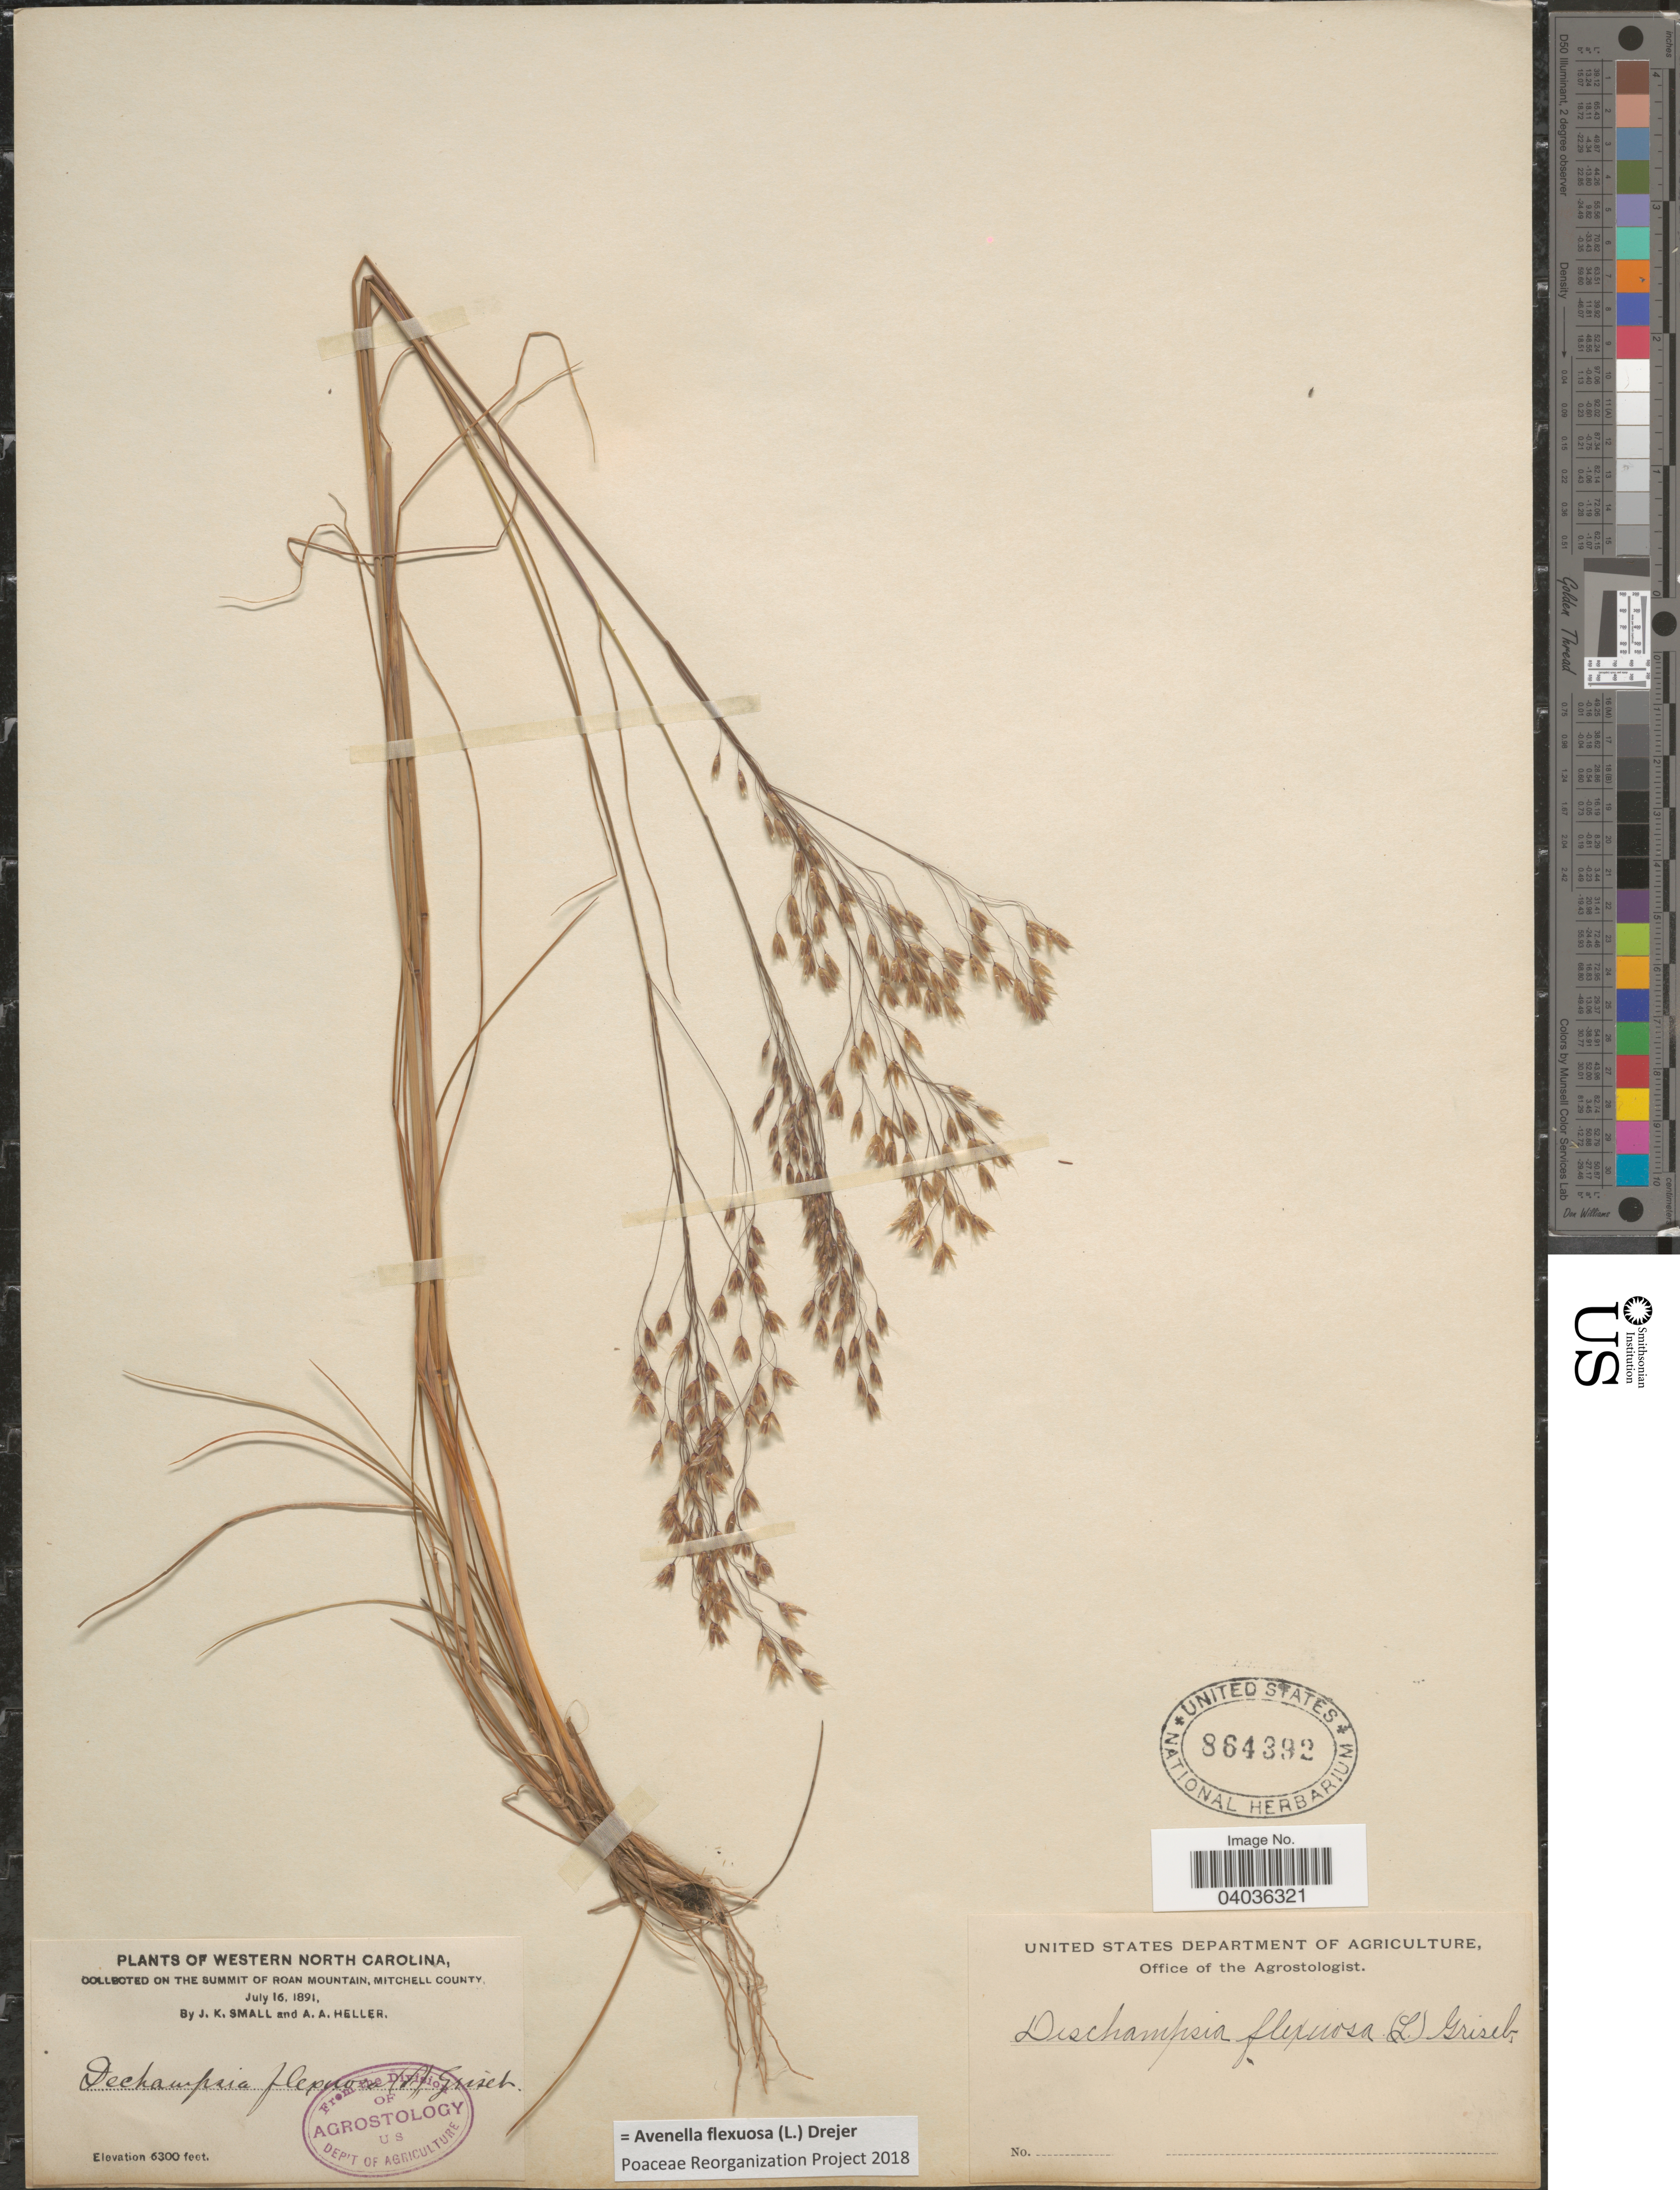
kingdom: Plantae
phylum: Tracheophyta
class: Liliopsida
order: Poales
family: Poaceae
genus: Avenella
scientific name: Avenella flexuosa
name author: (L.) Drejer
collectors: J. K. Small & A. A. Heller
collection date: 1891-07-16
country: United States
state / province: North Carolina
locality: Western North Carolina. On the summit of Roan Mountain, Mitchell County.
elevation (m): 1920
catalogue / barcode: US 864392